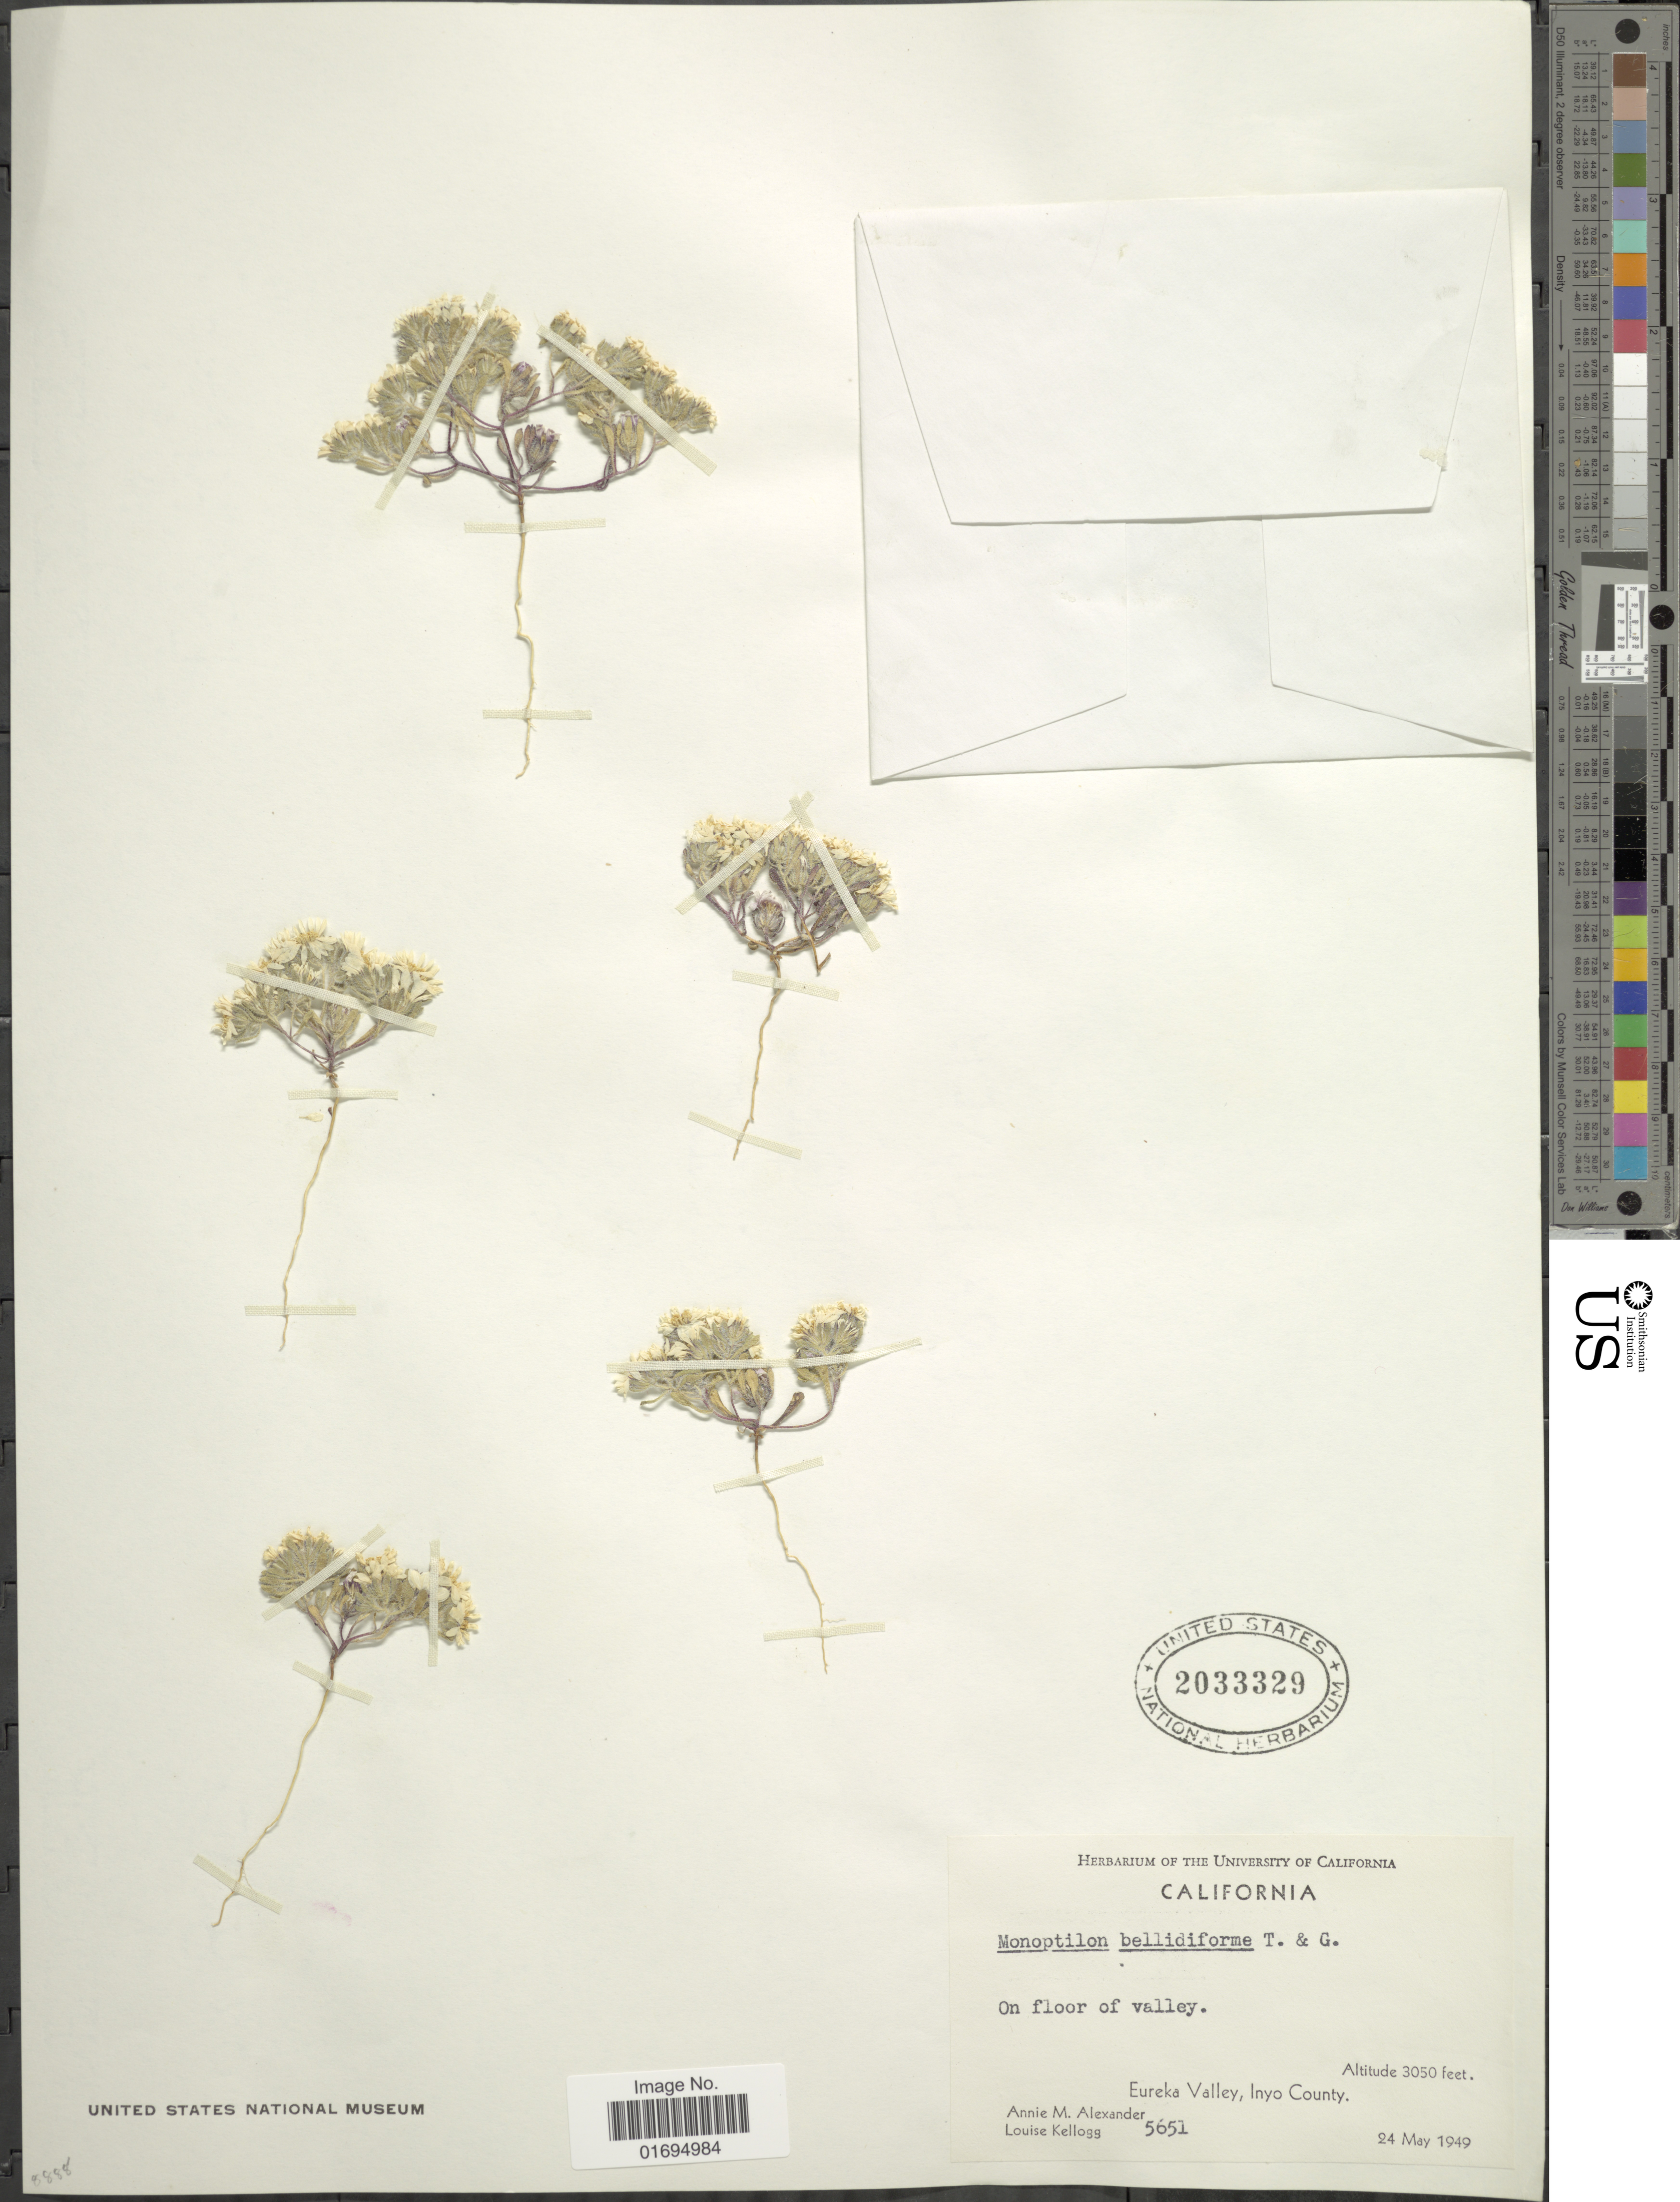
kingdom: Plantae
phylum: Tracheophyta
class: Magnoliopsida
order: Asterales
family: Asteraceae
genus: Monoptilon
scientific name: Monoptilon bellidiforme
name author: Torr. & A. Gray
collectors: A. M. Alexander & L. Kellogg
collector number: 5651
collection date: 1949-05-24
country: United States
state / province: California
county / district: Inyo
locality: Eureka Valley, Inyo County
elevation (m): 930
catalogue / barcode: US 2033329